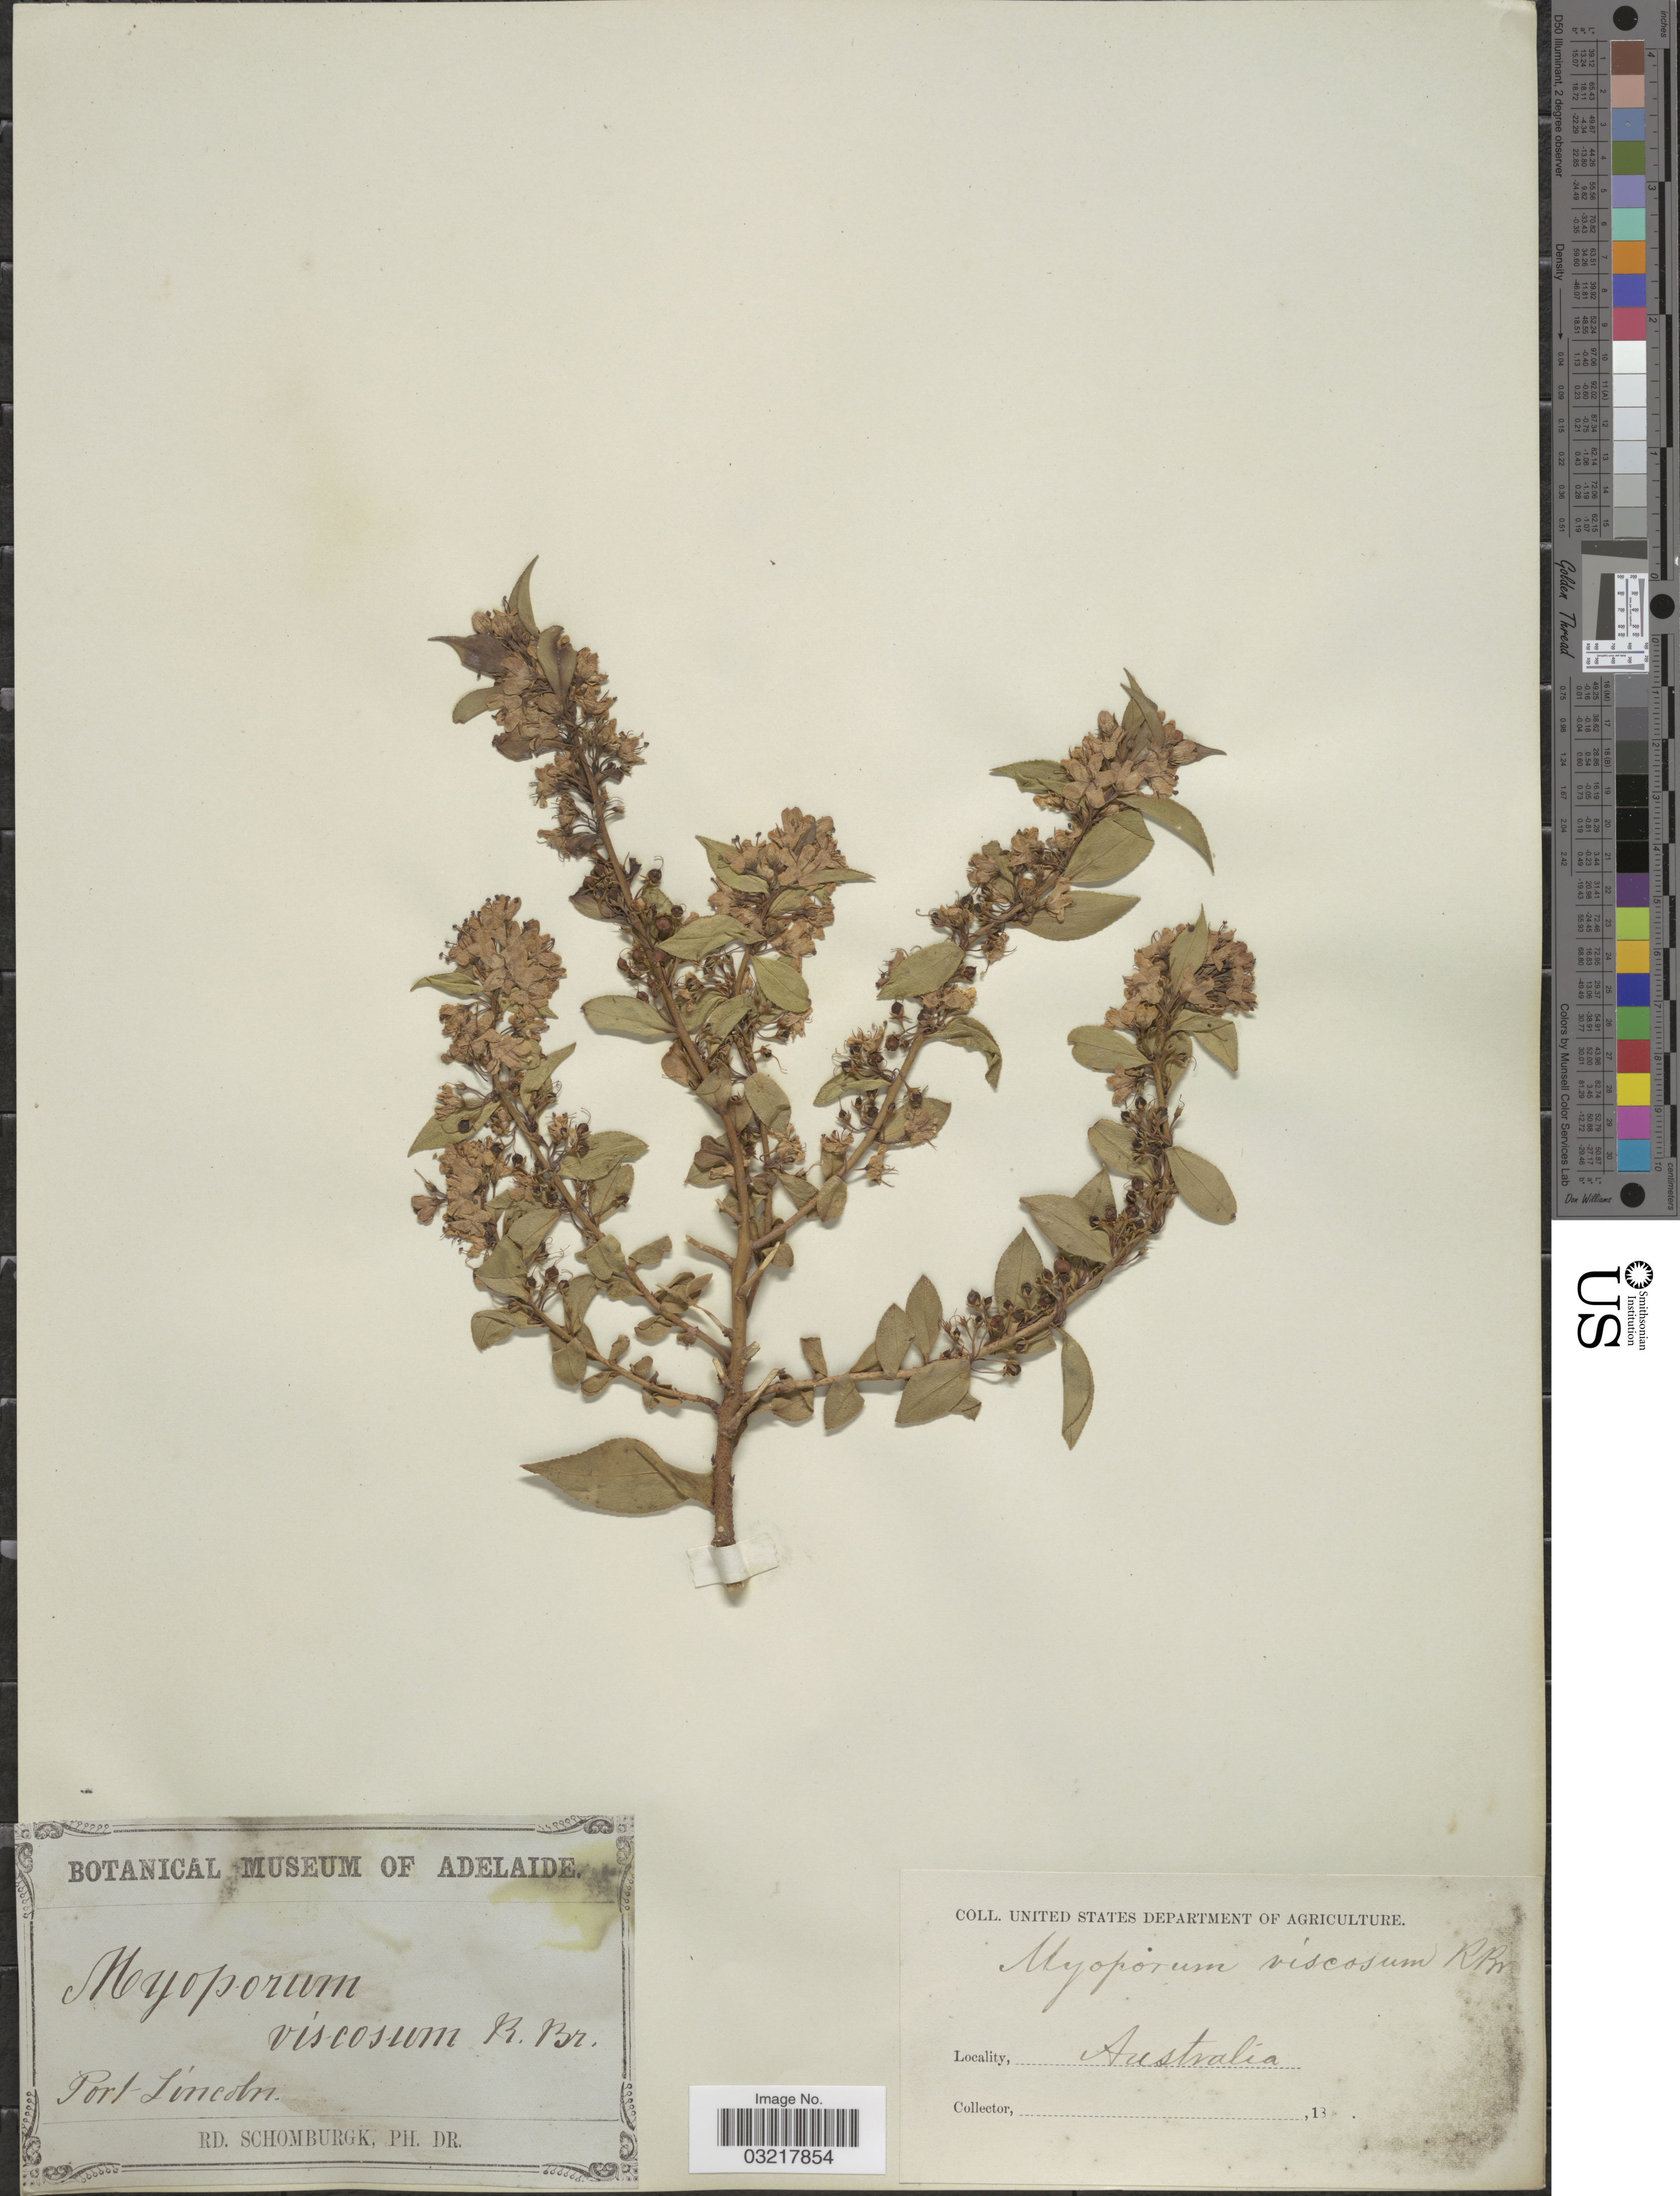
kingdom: Plantae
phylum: Tracheophyta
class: Magnoliopsida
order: Lamiales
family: Scrophulariaceae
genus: Myoporum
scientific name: Myoporum viscosum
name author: R. Br.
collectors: M. R. Schomburgk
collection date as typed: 18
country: Australia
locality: Port Lincoln.